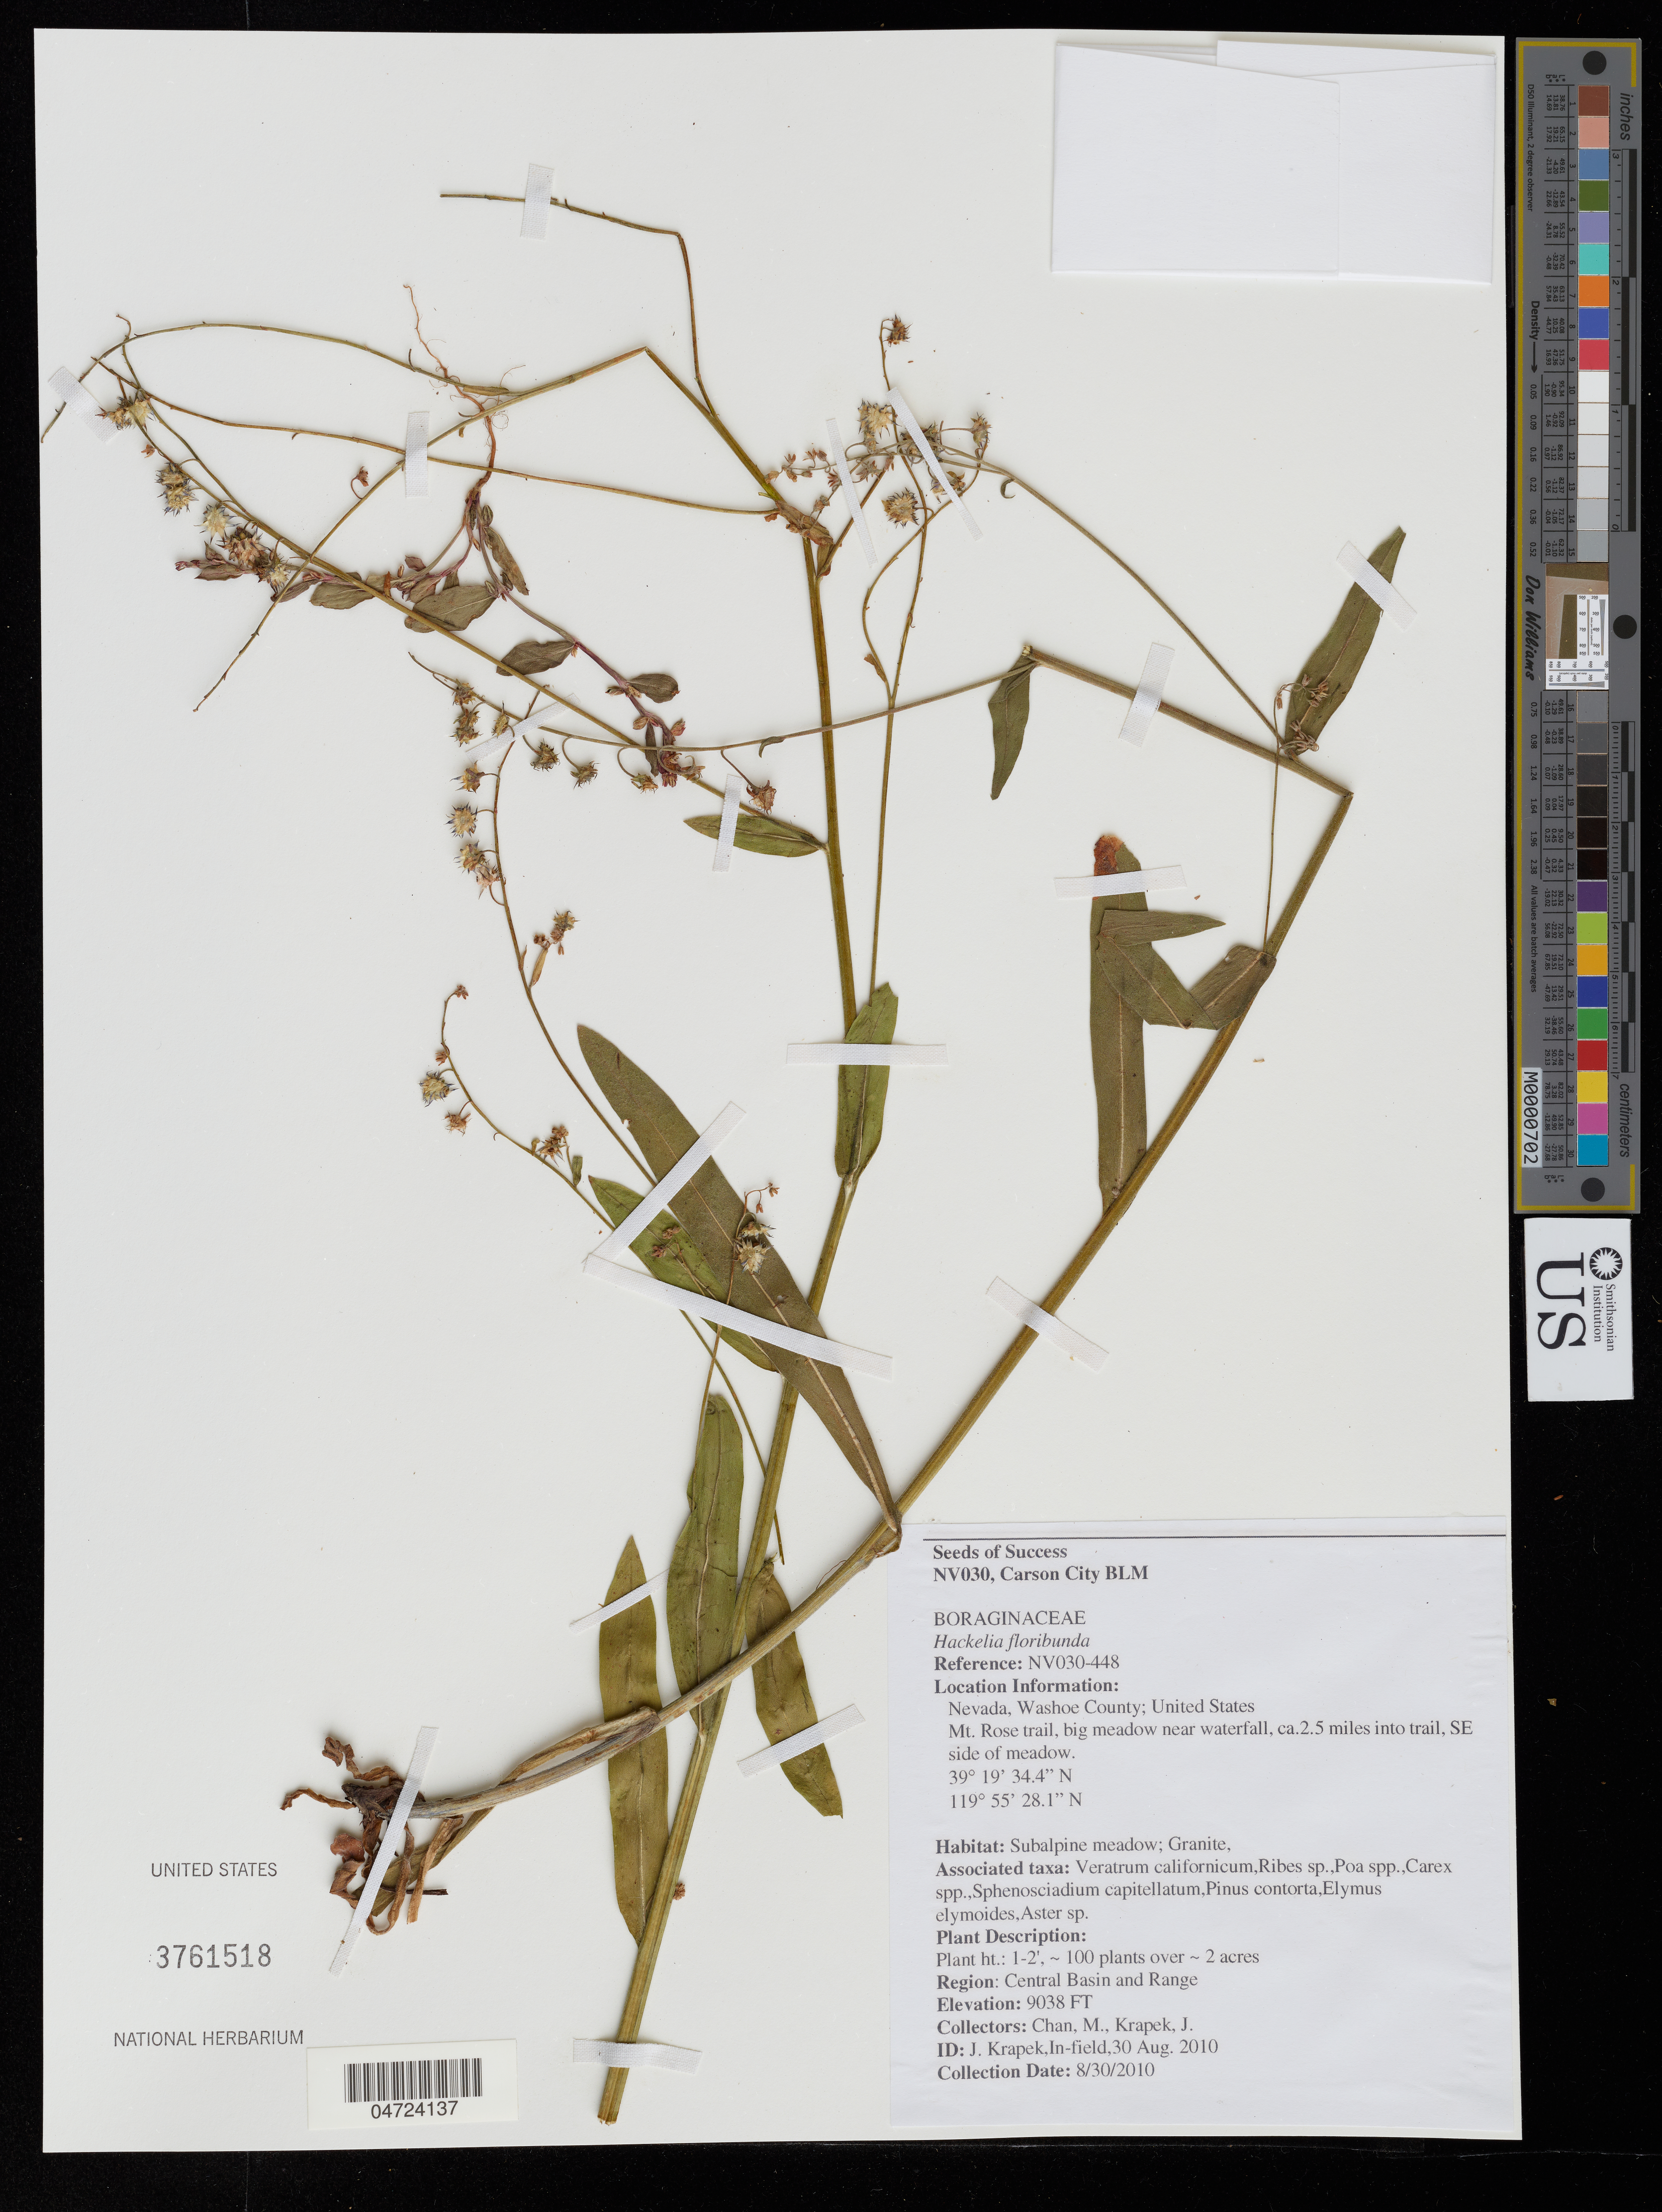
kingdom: Plantae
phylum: Tracheophyta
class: Magnoliopsida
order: Boraginales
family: Boraginaceae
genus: Hackelia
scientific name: Hackelia floribunda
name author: (Lehm.) I.M. Johnst.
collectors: M. Chan & J. Krapek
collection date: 2010-08-30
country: United States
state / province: Nevada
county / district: Washoe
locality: Washoe County. Mt. Rose trail, big meadow near waterfall, ca. 2.5 miles into trail, SE side of meadow. Region: Central Basin and Range.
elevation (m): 2755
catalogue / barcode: US 3761518